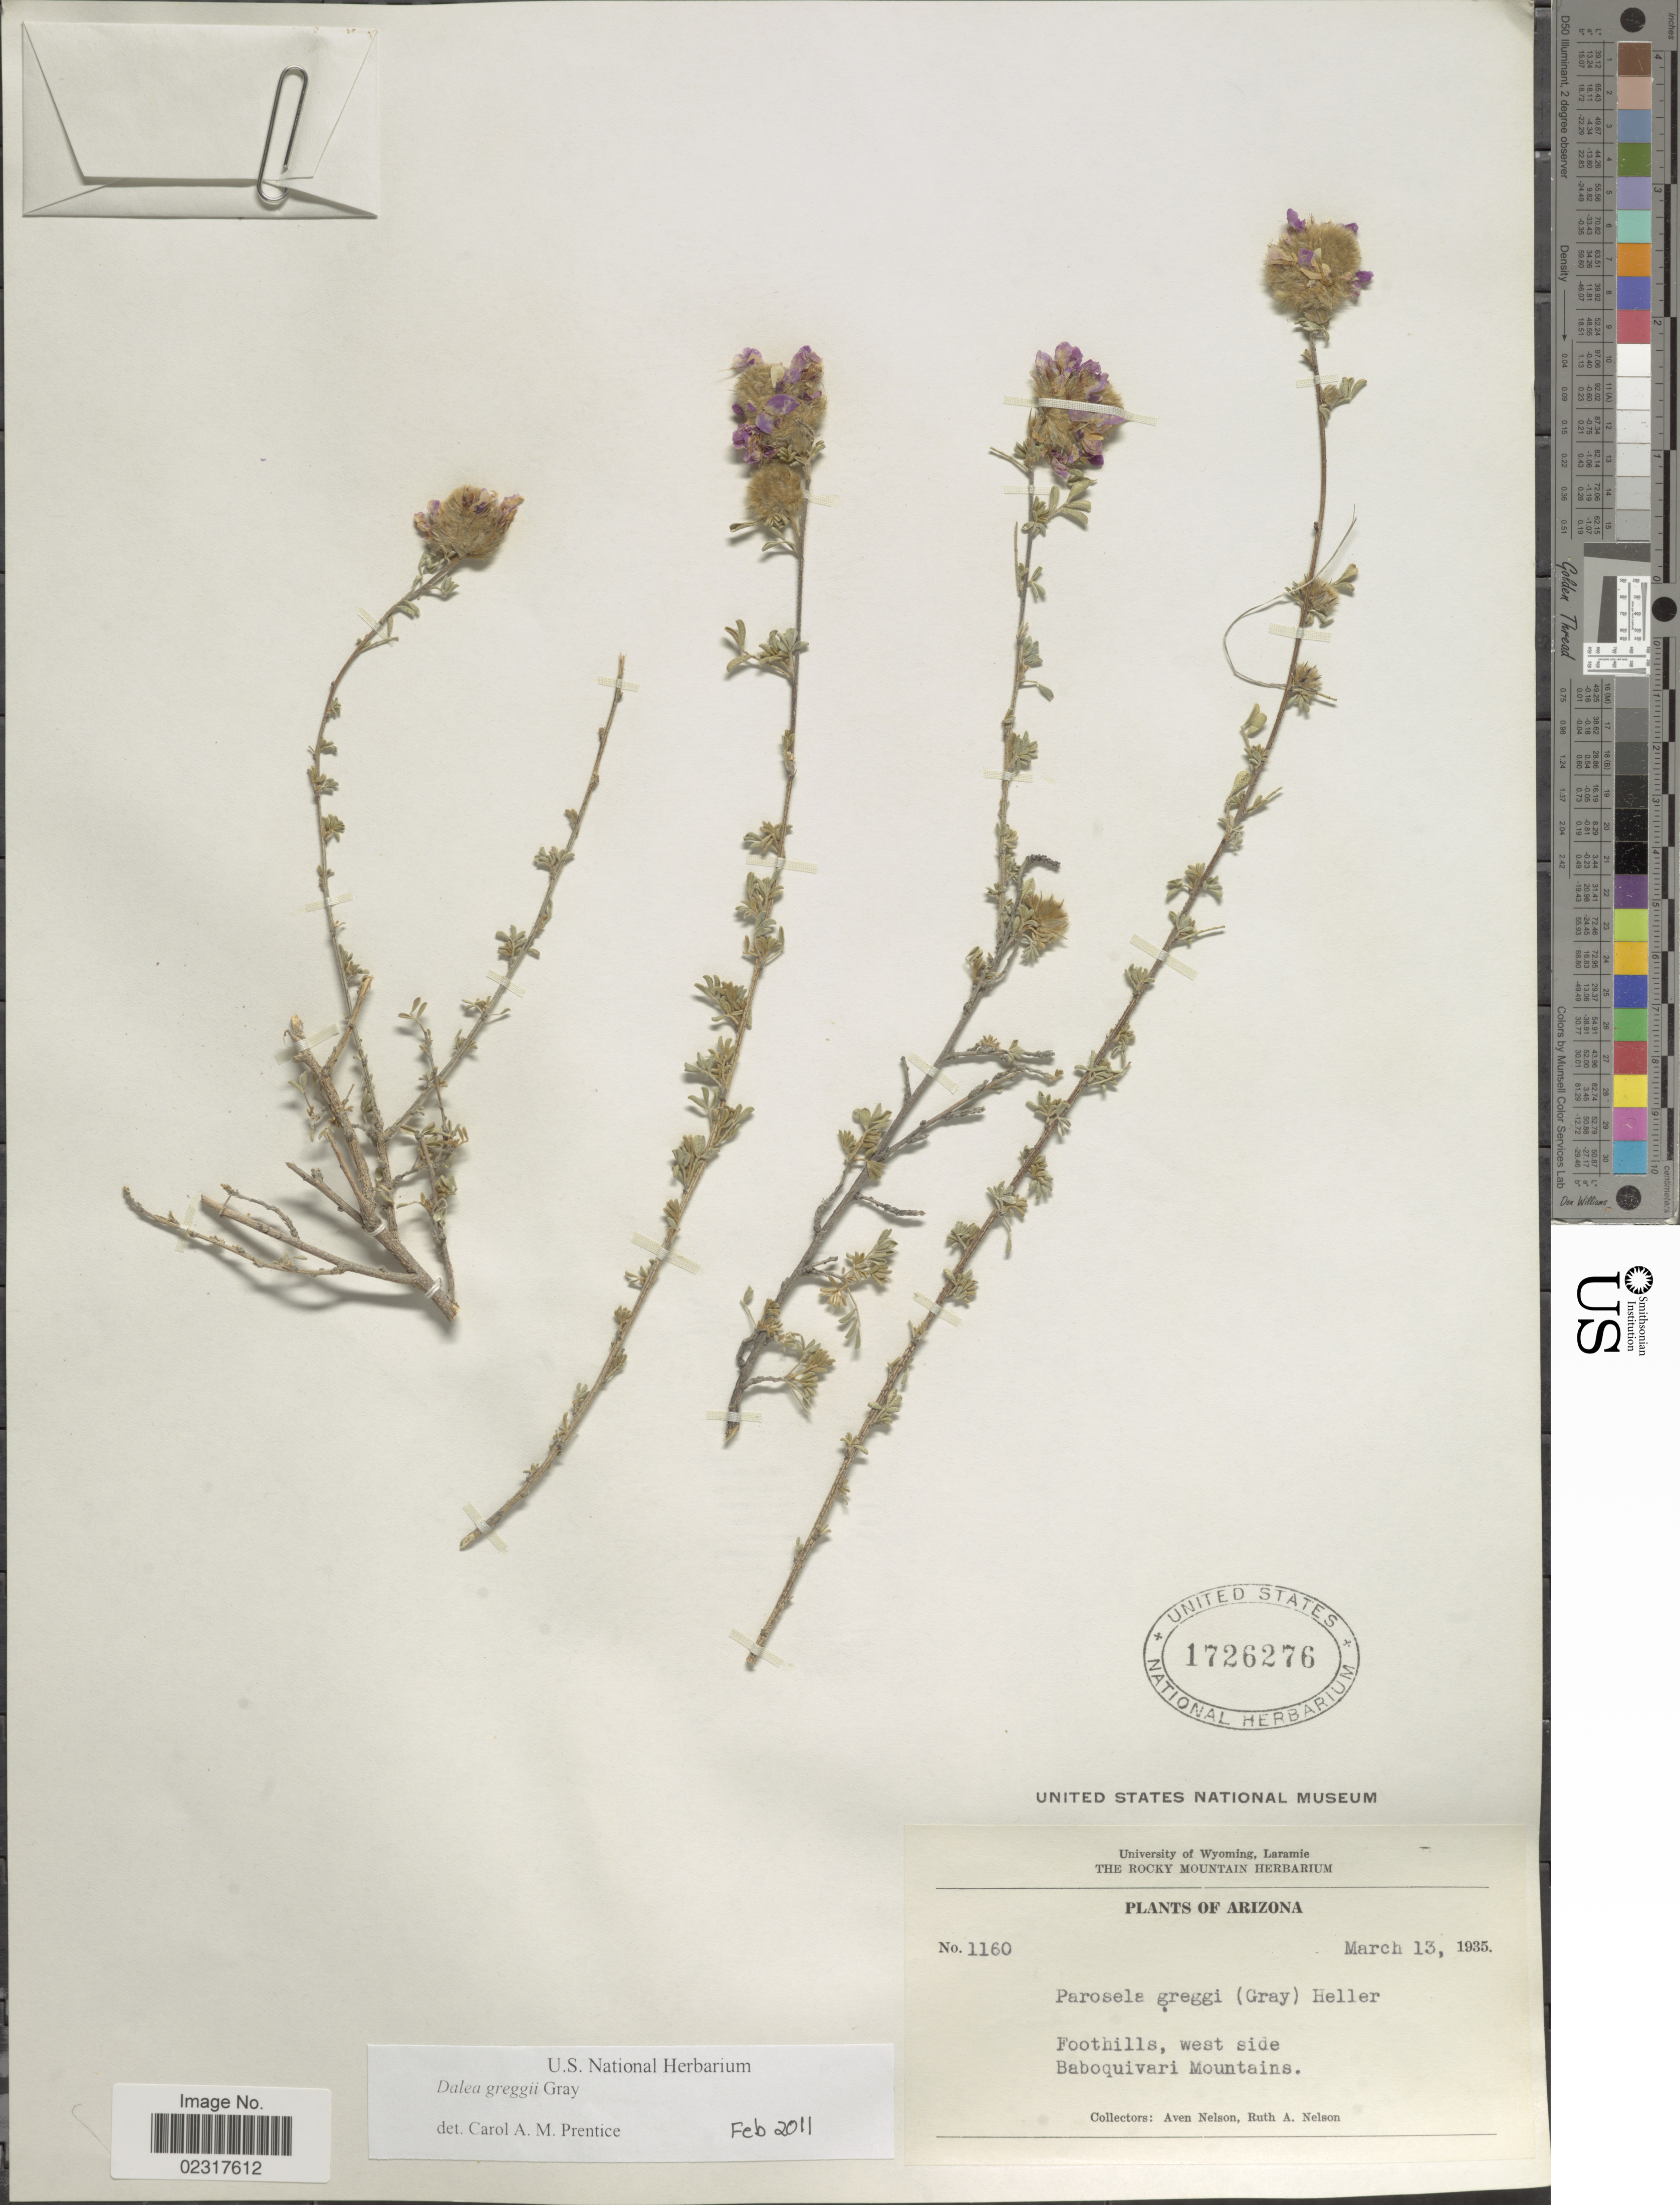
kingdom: Plantae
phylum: Tracheophyta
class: Magnoliopsida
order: Fabales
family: Fabaceae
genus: Dalea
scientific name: Dalea greggii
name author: A. Gray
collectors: A. Nelson & R. A. Nelson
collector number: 1160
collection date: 1935-03-13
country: United States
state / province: Arizona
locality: West side Baboquivari Mountains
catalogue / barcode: US 1726276